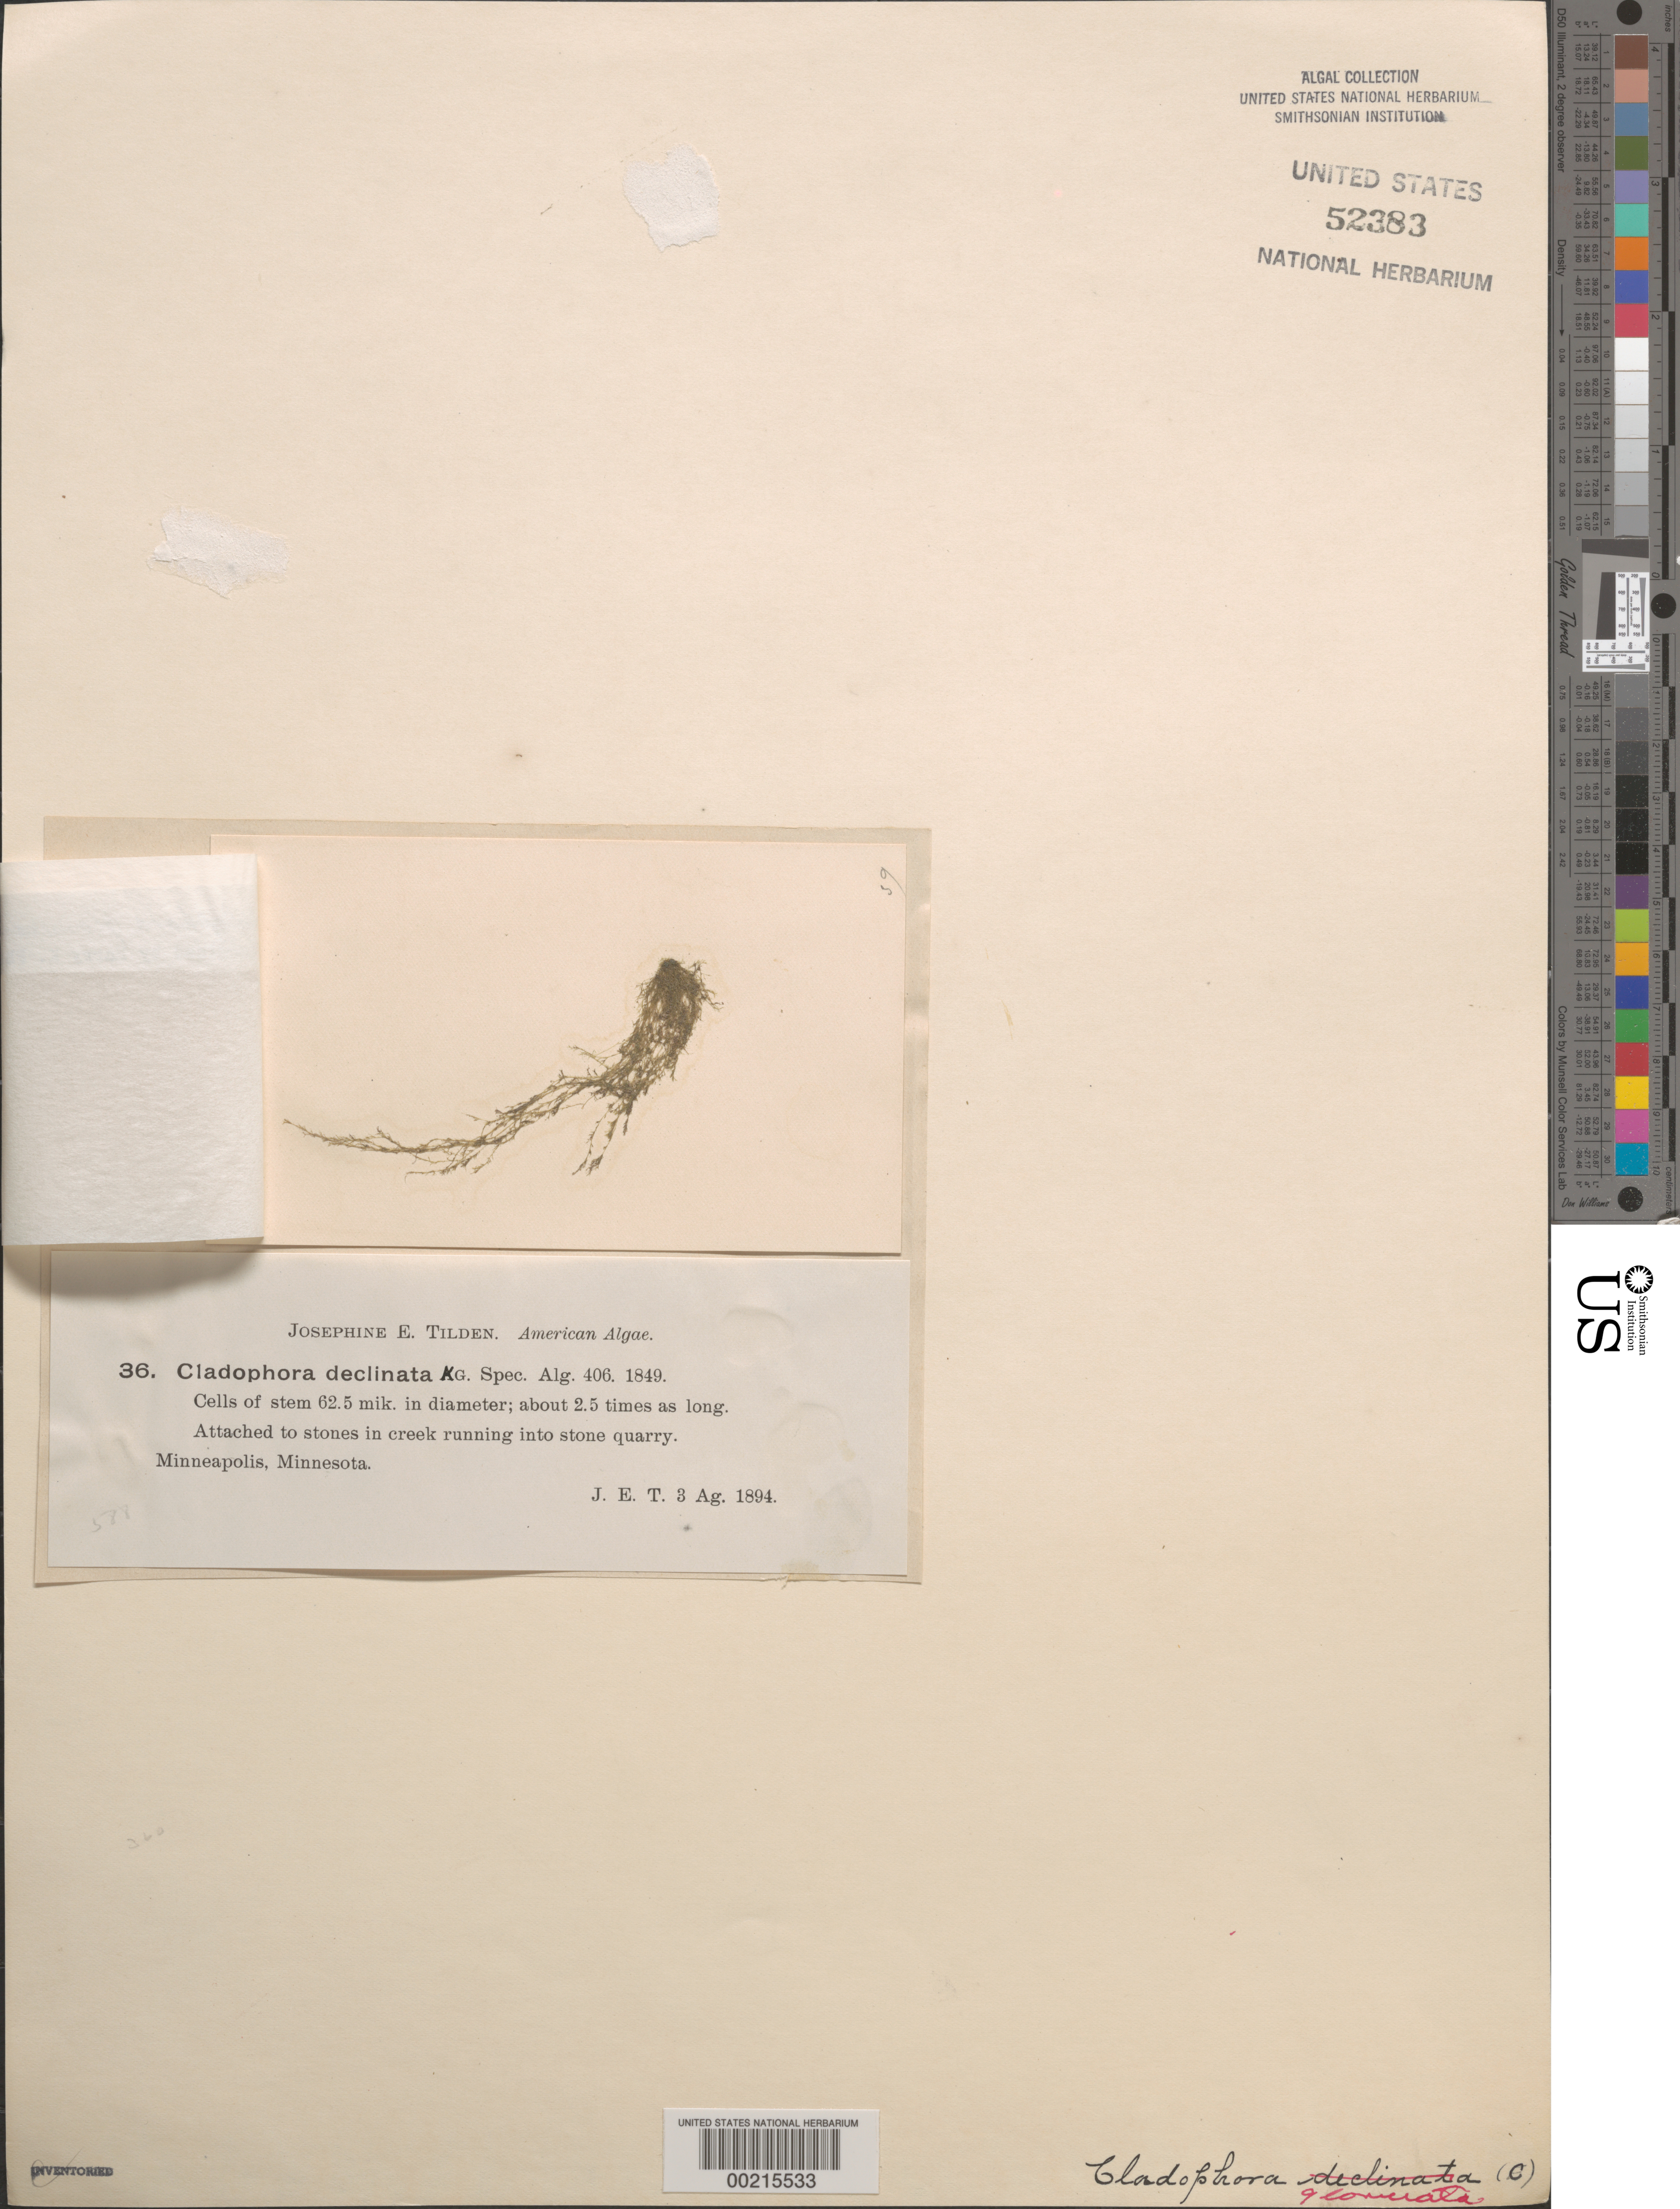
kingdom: Plantae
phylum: Chlorophyta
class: Ulvophyceae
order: Cladophorales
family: Cladophoraceae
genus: Cladophora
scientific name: Cladophora glomerata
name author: (L.) Kütz.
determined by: Phinney, H. K.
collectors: J. E. Tilden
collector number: JET 36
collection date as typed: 03 Aug 1894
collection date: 1894-08-03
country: United States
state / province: Minnesota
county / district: Hennepin County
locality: Minneapolis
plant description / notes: Tilden, American Algae, as Cladophora declinata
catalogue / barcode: US 52383